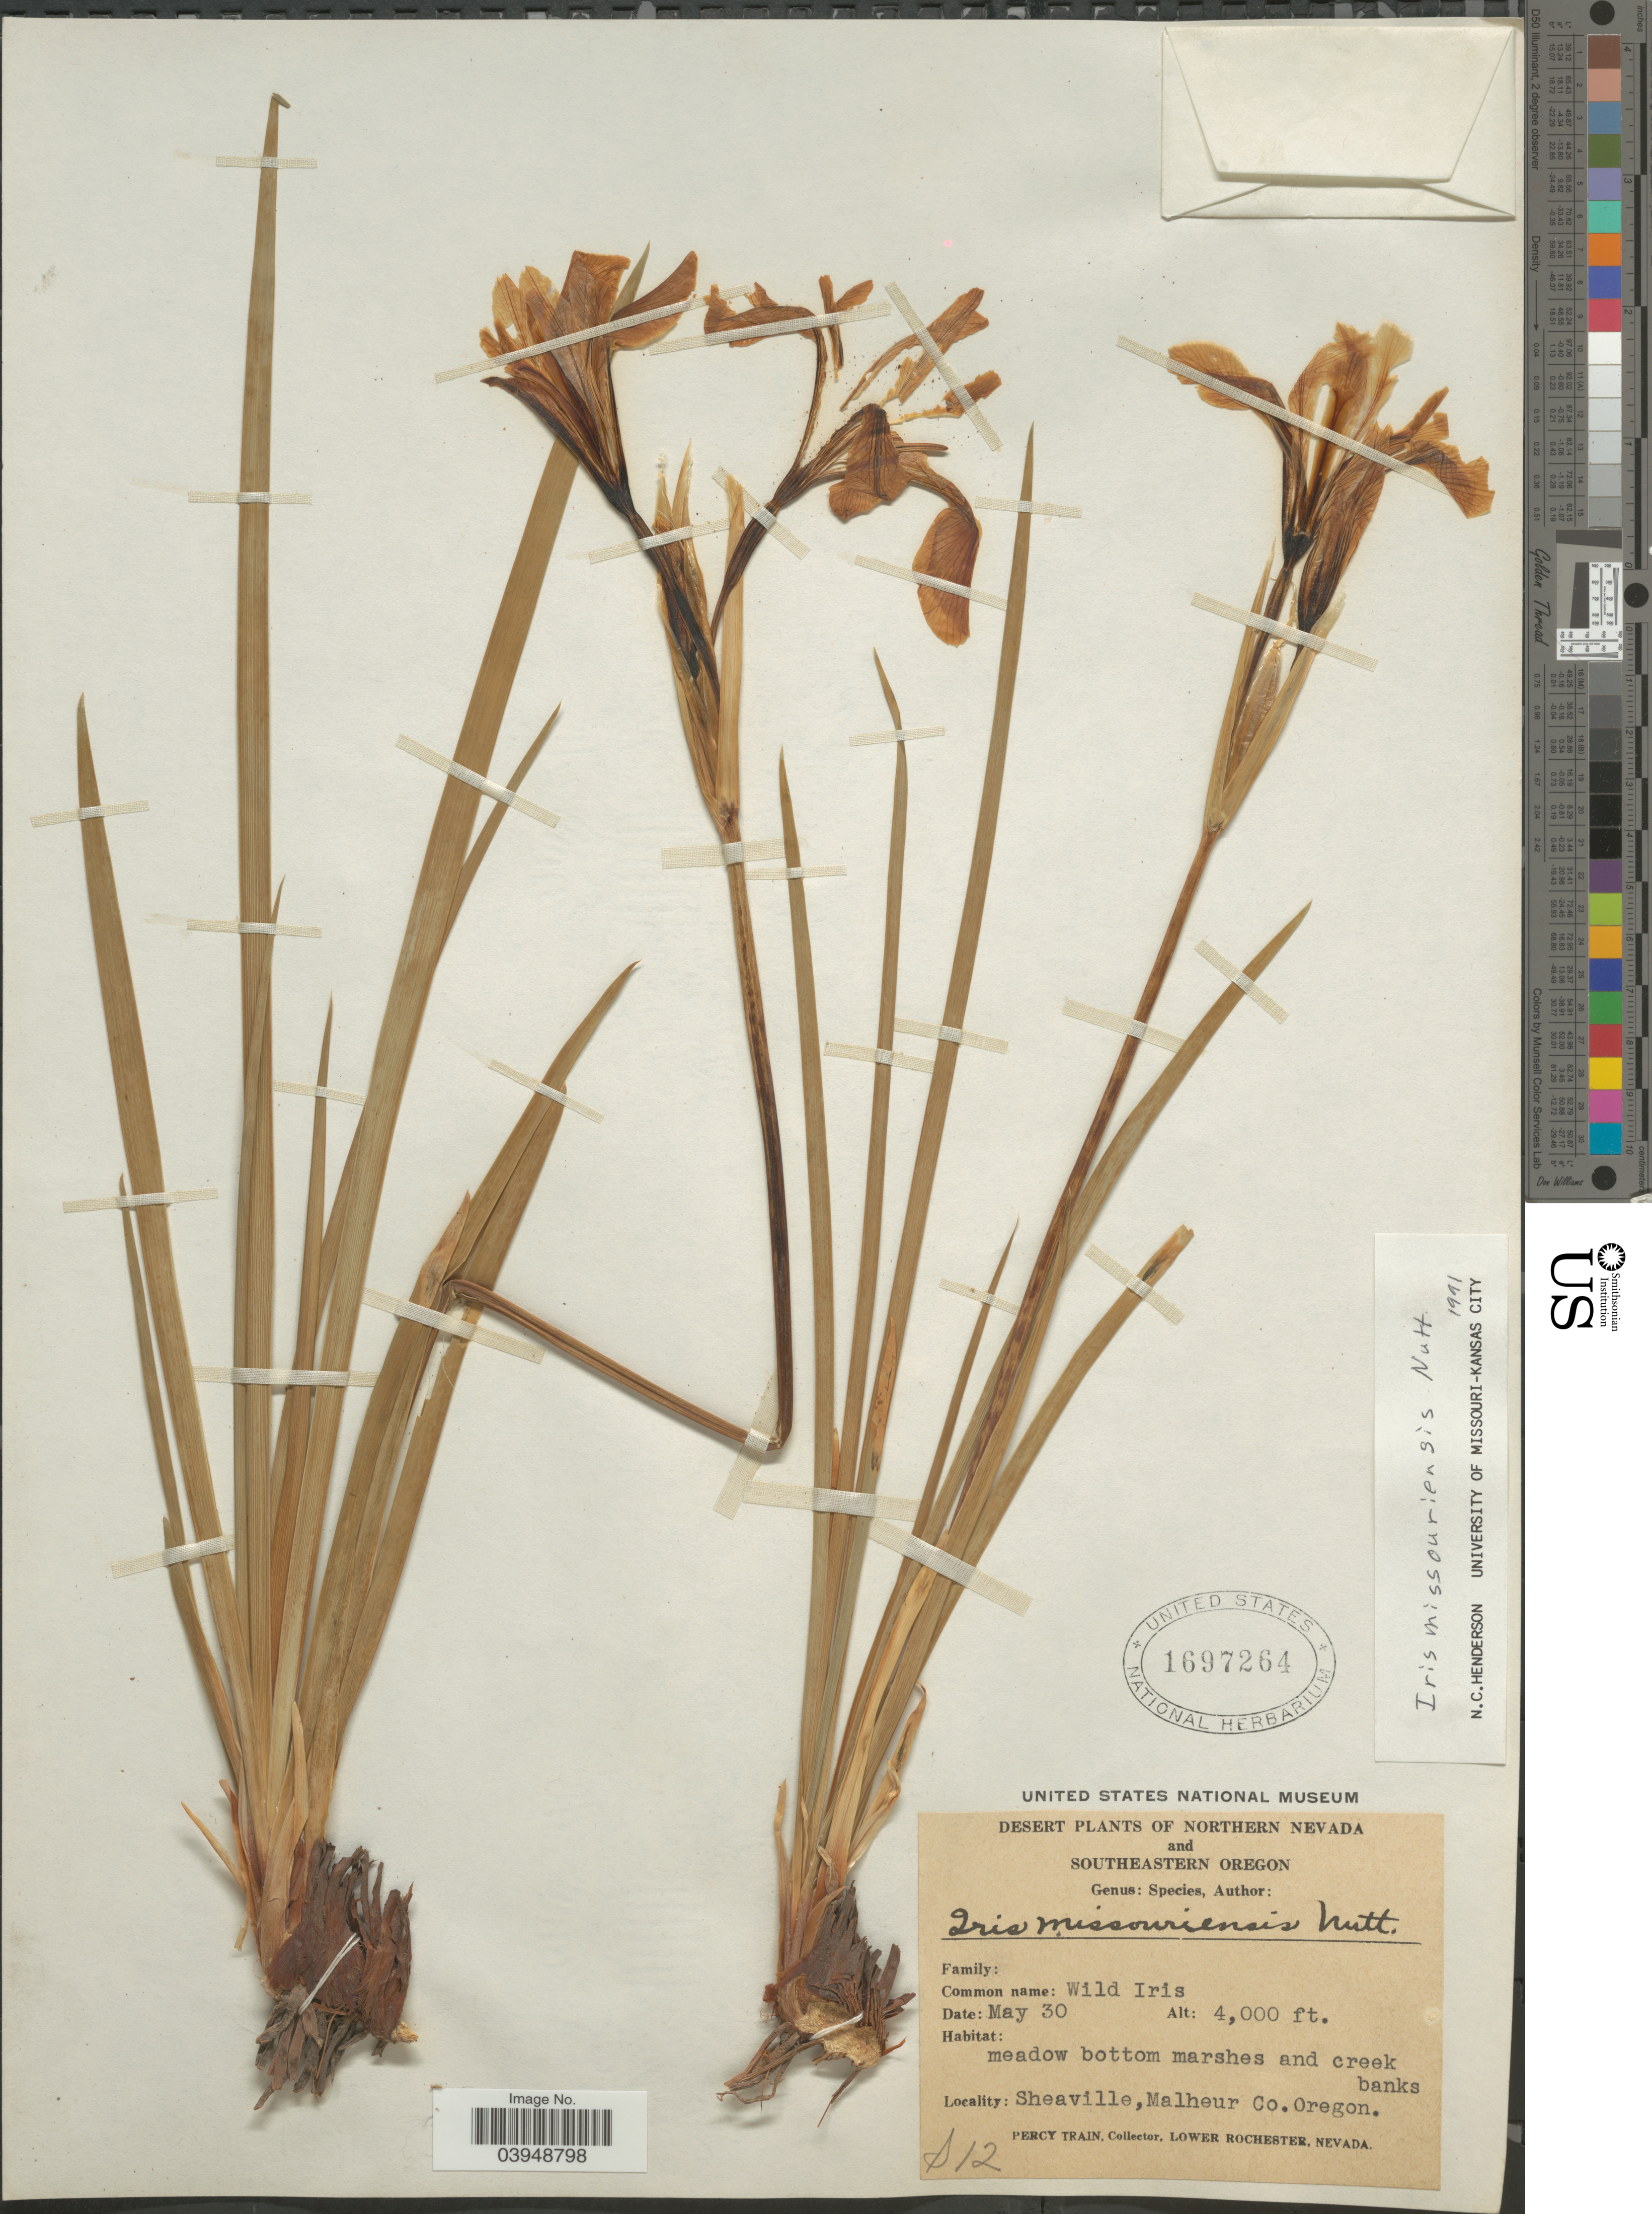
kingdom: Plantae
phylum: Tracheophyta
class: Liliopsida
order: Asparagales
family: Iridaceae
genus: Iris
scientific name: Iris missouriensis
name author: Nutt.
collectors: P. Train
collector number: S12*?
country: United States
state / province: Oregon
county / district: Malheur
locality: Southeastern Oregon. Sheaville, Malheur Co.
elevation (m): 1219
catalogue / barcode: US 1697264